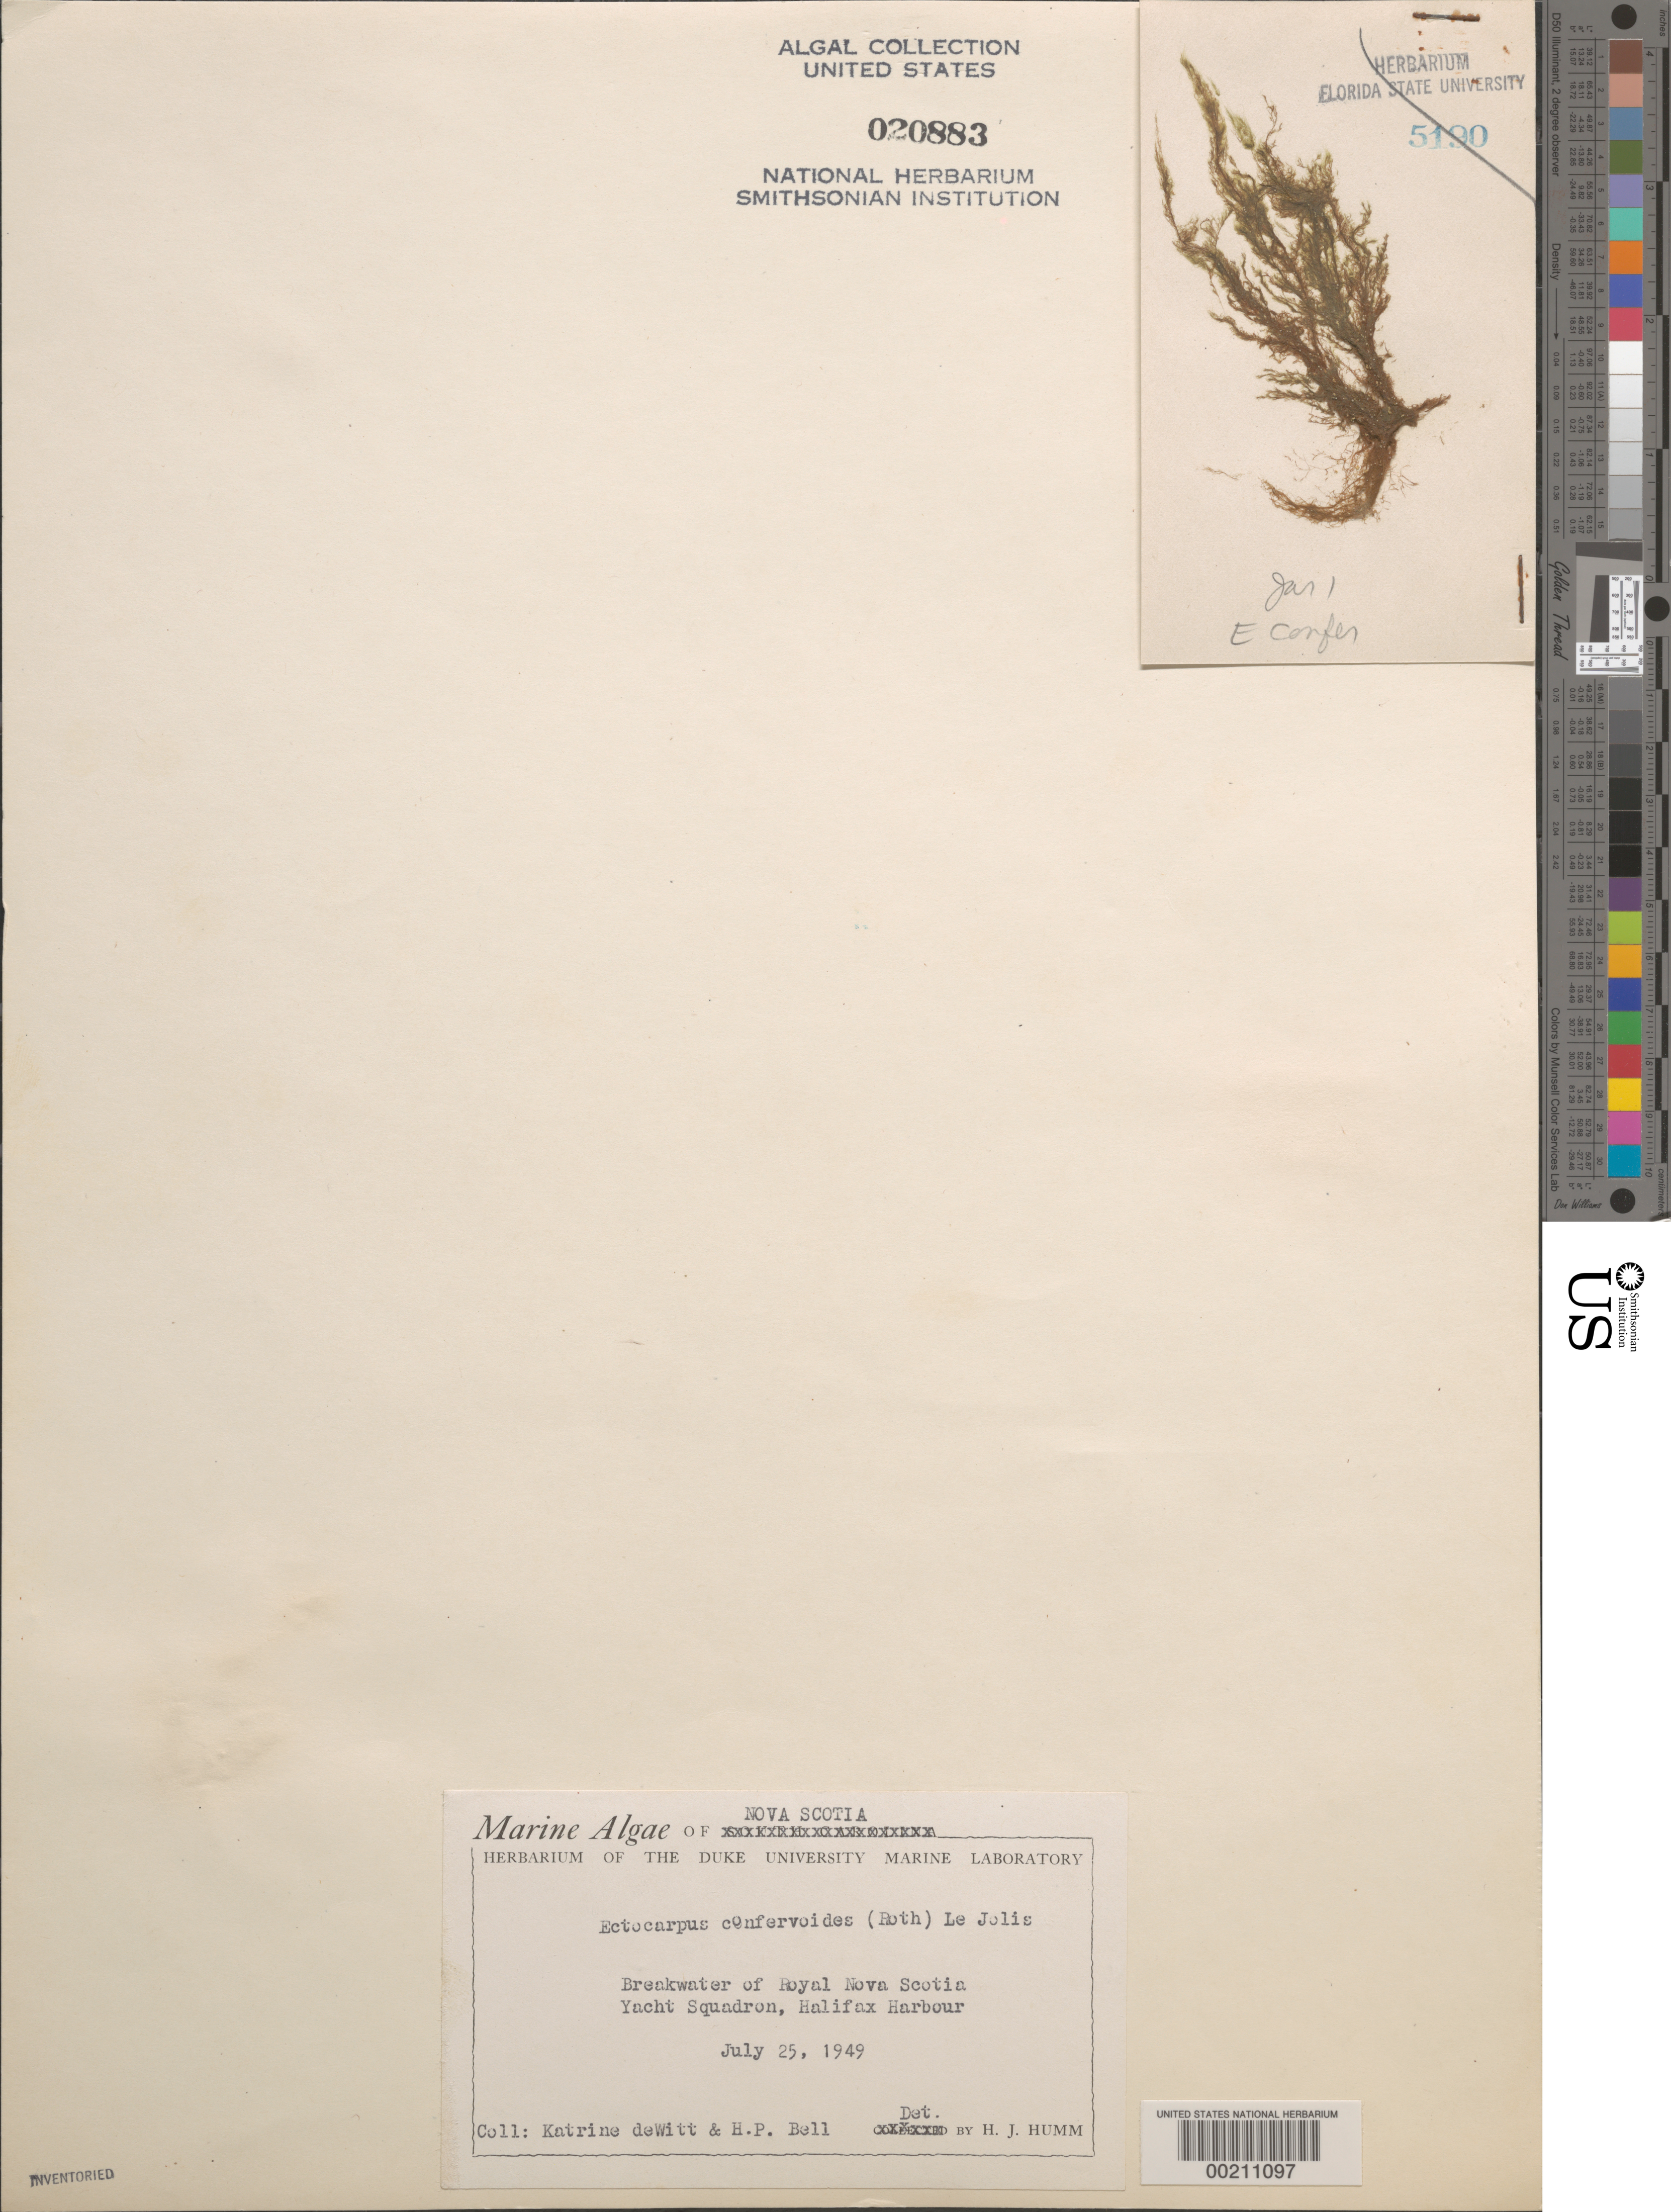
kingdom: Chromista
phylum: Ochrophyta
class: Phaeophyceae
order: Ectocarpales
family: Ectocarpaceae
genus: Ectocarpus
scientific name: Ectocarpus siliculosus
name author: (Dillwyn) Lyngbye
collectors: K. deWitt & H. P. Bell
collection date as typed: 25 Jul 1949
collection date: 1949-07-25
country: Canada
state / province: Nova Scotia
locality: Royal nova scotia yacht squadron, halifax harbor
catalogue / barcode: US 20883